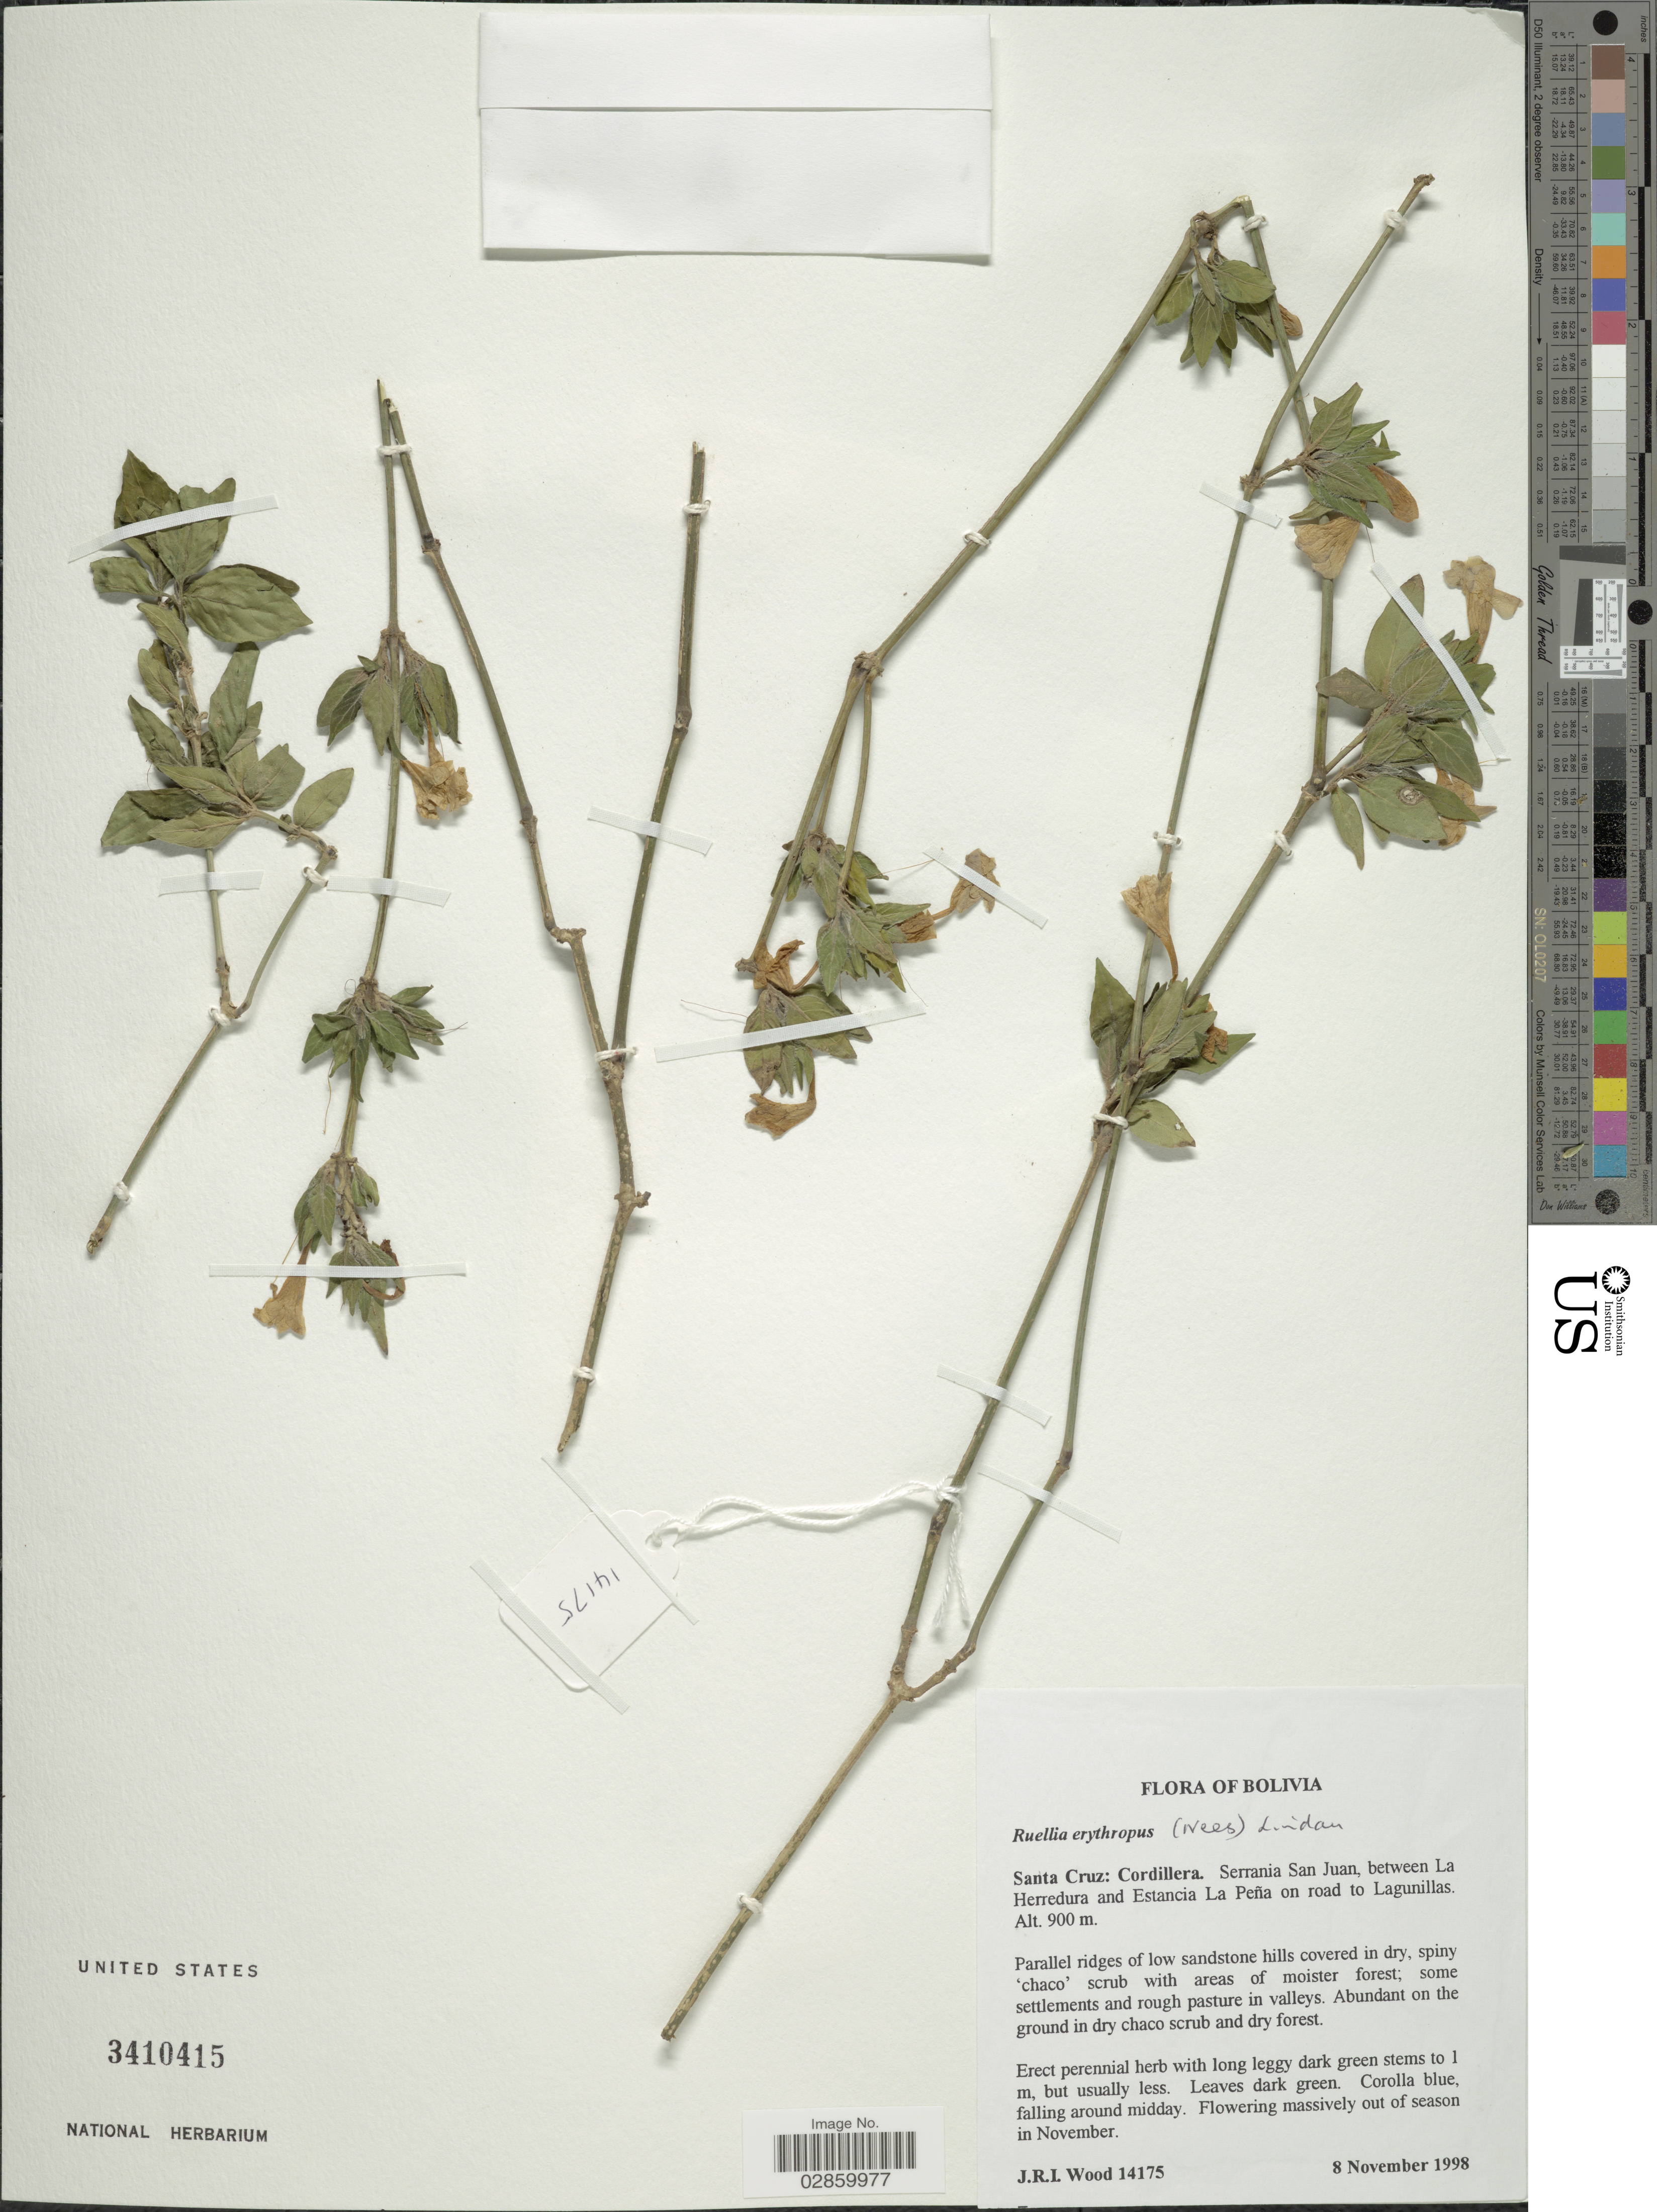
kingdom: Plantae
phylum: Tracheophyta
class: Magnoliopsida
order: Lamiales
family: Acanthaceae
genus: Ruellia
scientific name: Ruellia erythropus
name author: (Nees) Lindau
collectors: J. R. I. Wood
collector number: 14175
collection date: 1995-11-08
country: Bolivia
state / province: Santa Cruz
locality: Cordillera, Serrania San Juan, between La Herredura and Estancia La Peña on road to Lagunillas.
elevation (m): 900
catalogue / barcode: US 3410415